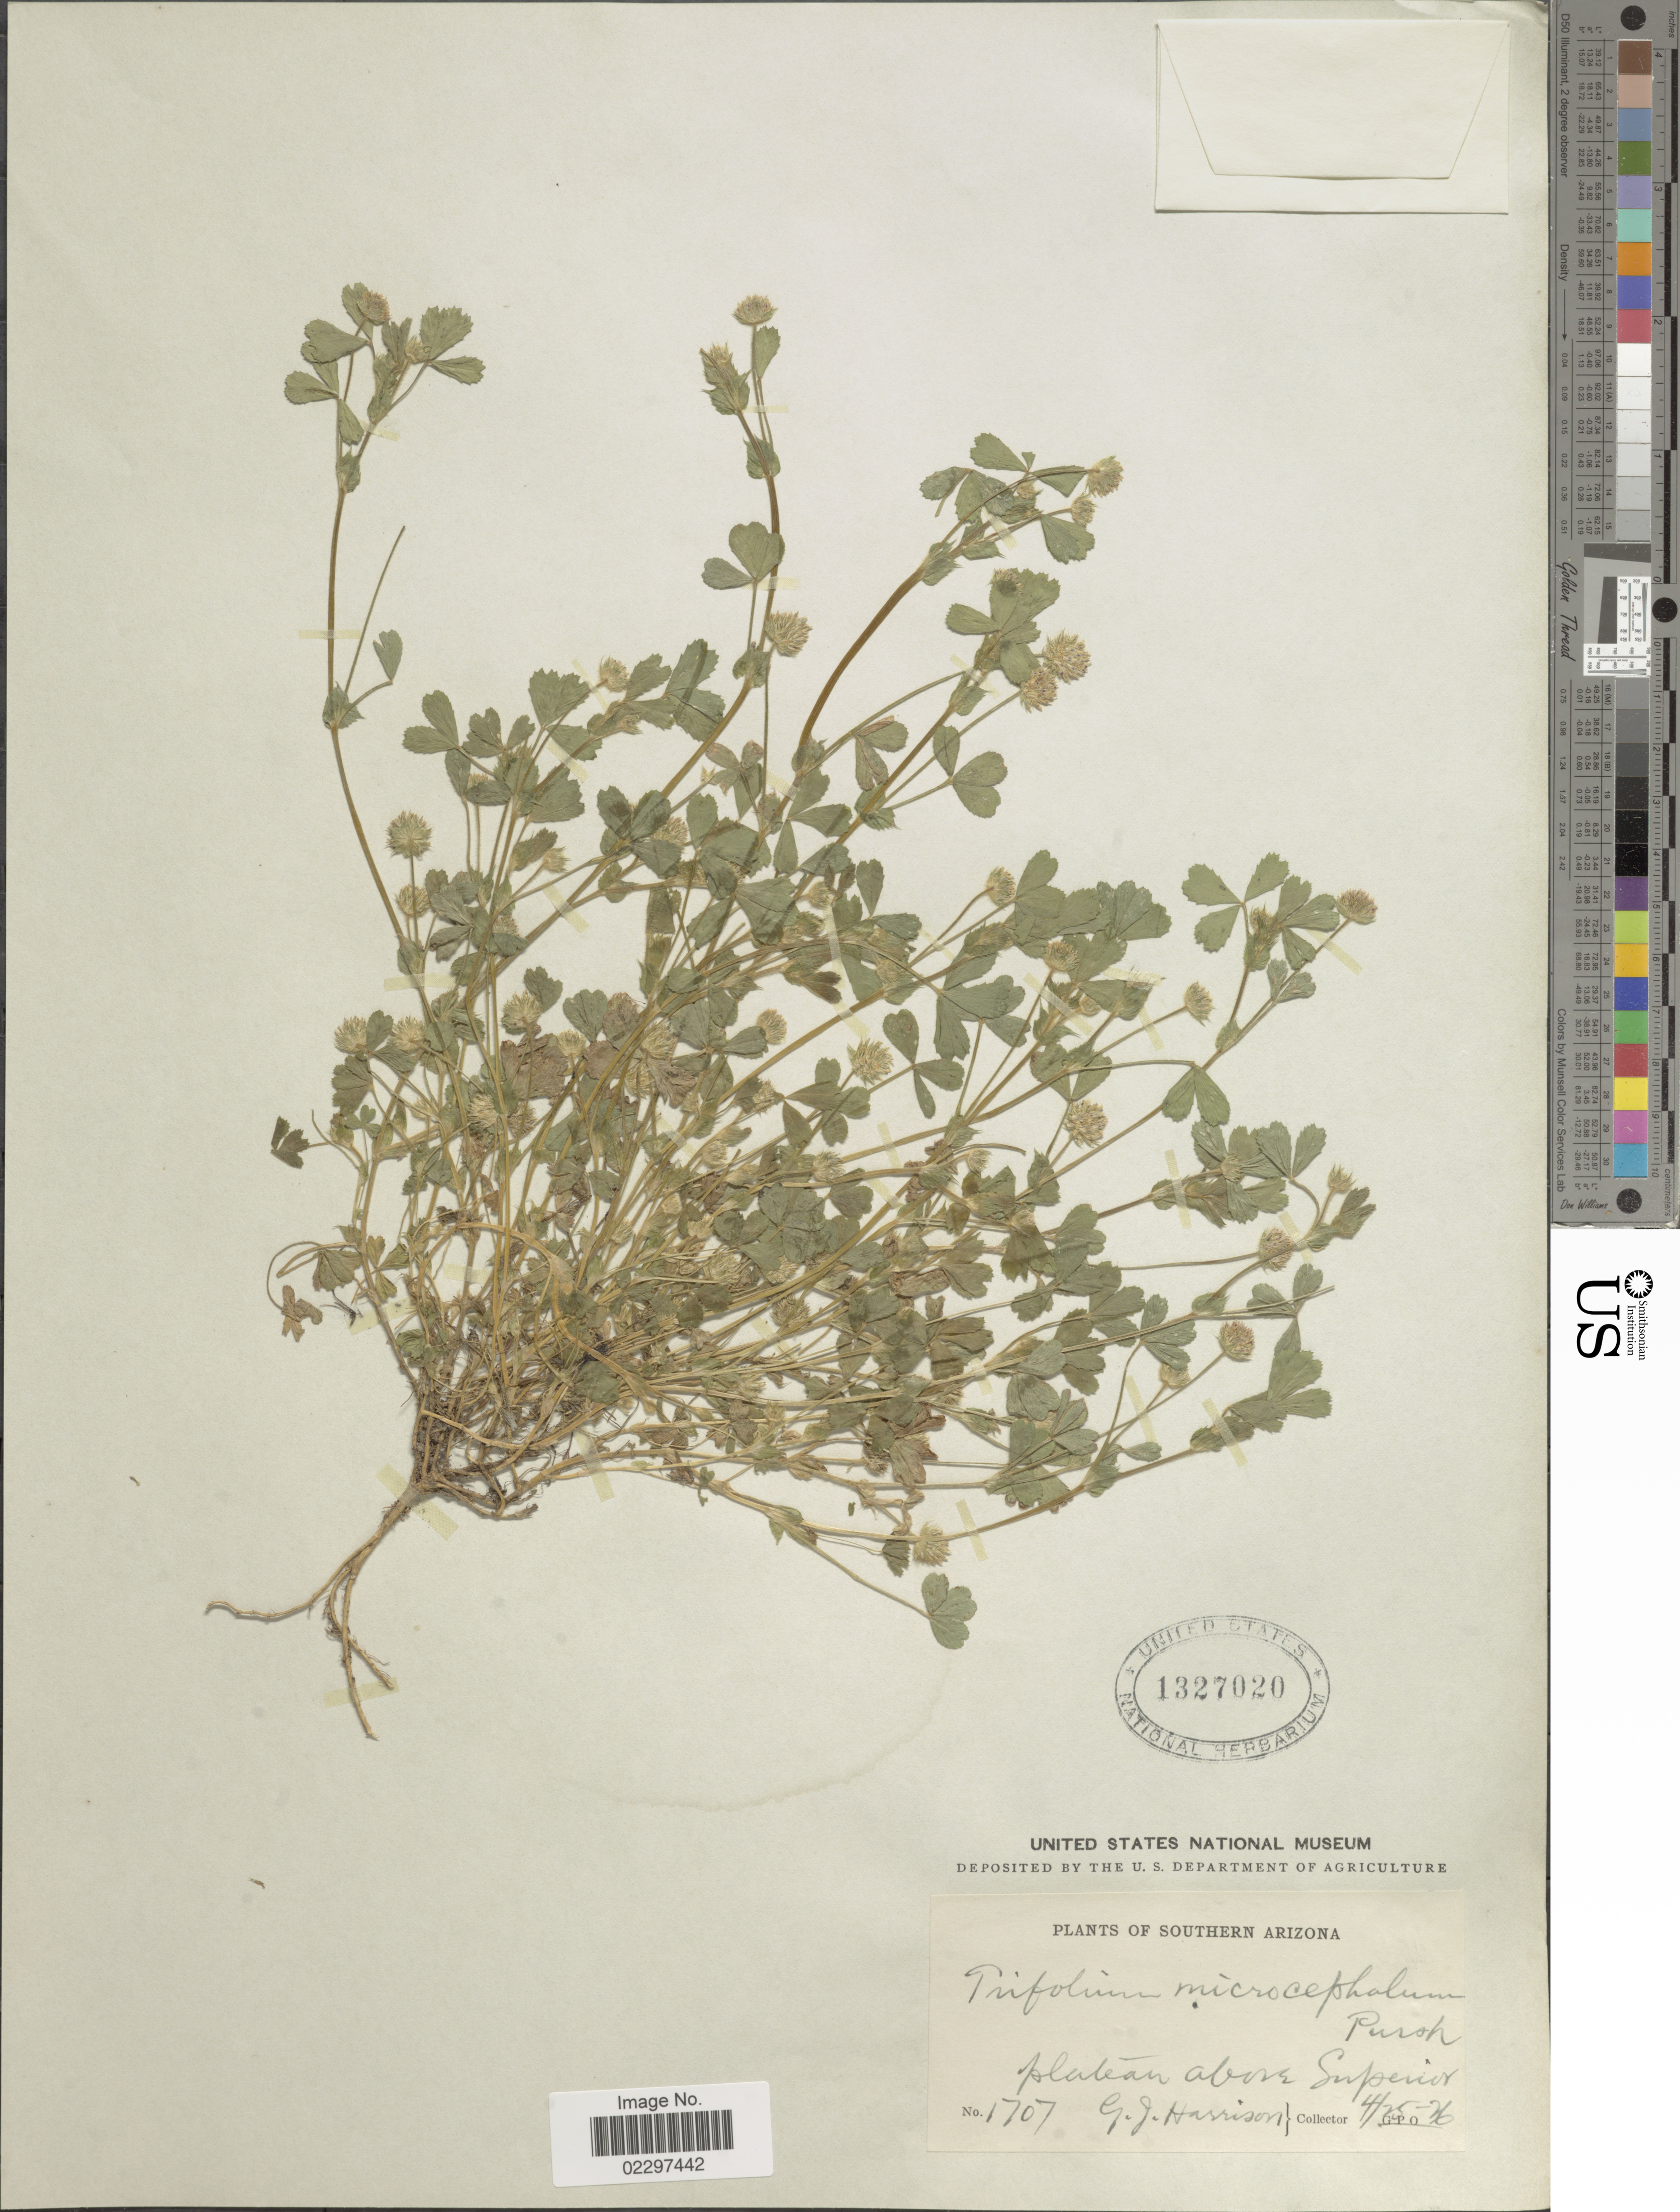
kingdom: Plantae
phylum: Tracheophyta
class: Magnoliopsida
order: Fabales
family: Fabaceae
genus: Trifolium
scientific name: Trifolium microcephalum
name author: Pursh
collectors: G. J. Harrison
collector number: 1707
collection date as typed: Transcribed d/m/y: 25/4/26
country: United States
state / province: Arizona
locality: Southern Arizona. Plateau above Superior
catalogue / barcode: US 1327020